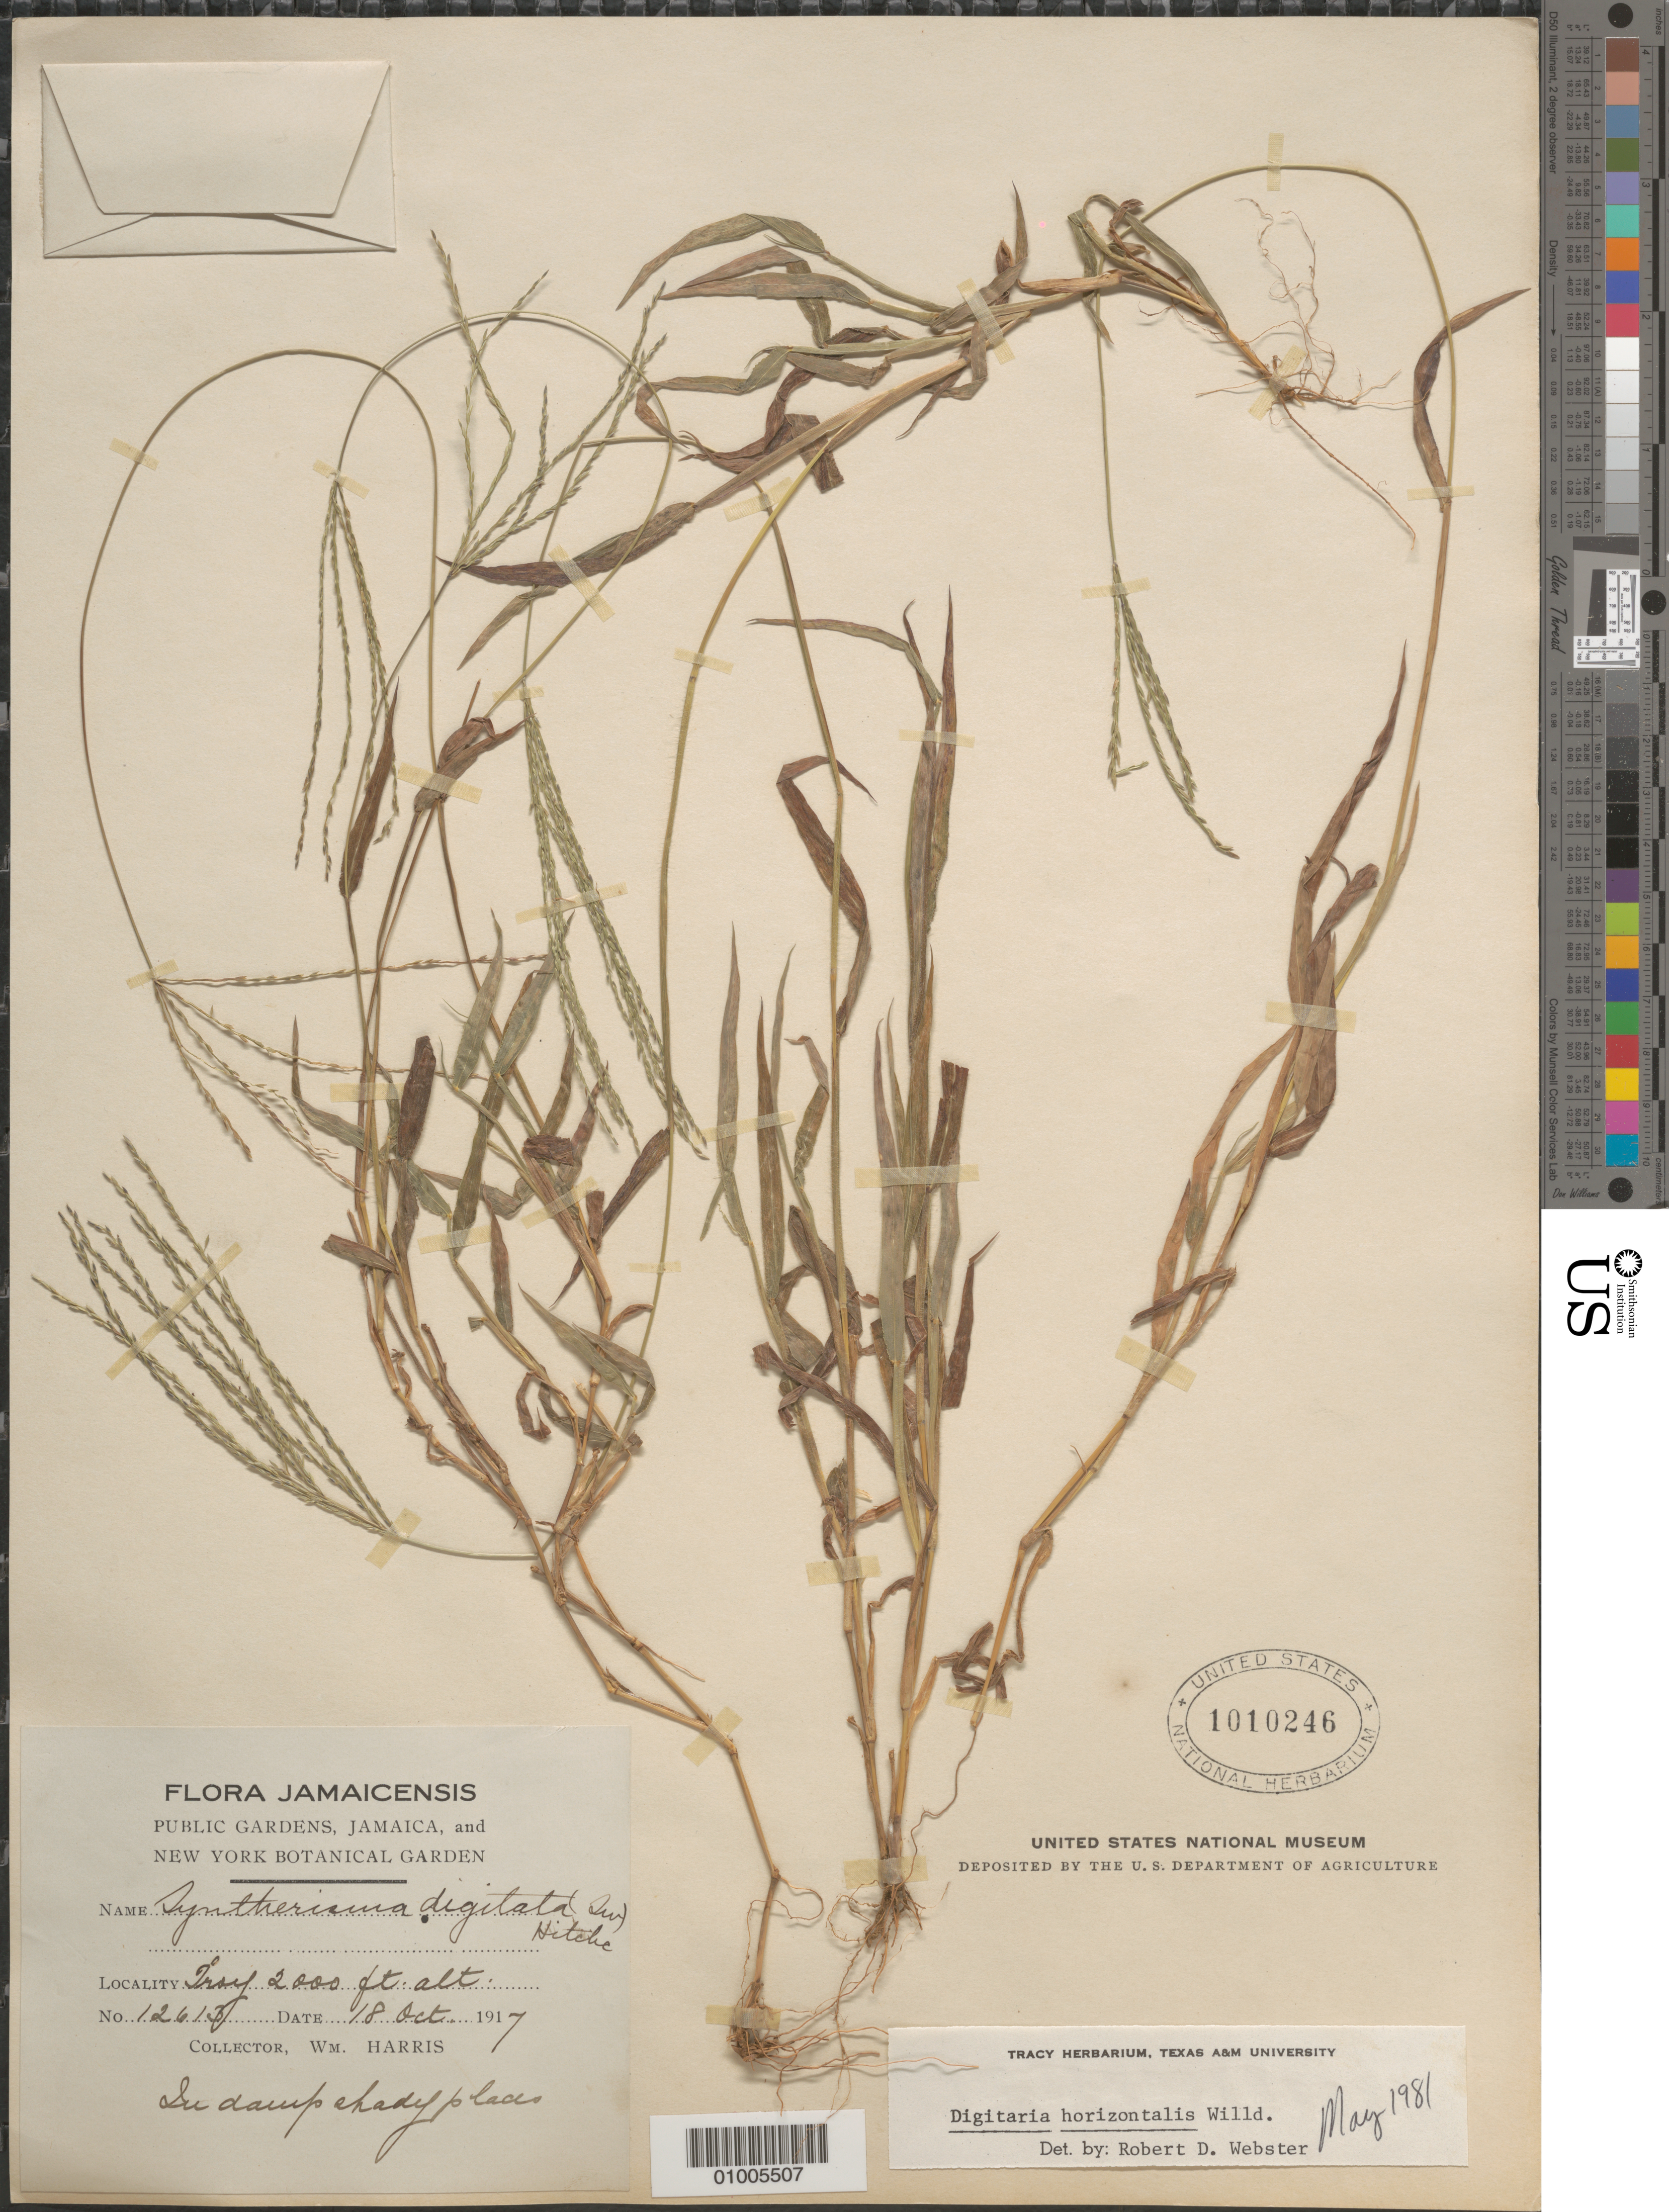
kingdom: Plantae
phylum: Tracheophyta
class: Liliopsida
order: Poales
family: Poaceae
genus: Digitaria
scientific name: Digitaria horizontalis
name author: Willd.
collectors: W. H. Harris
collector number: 12163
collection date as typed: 18 Oct 1917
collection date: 1917-10-18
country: Jamaica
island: Jamaica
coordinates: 0 N, 0 E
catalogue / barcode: US 1010246